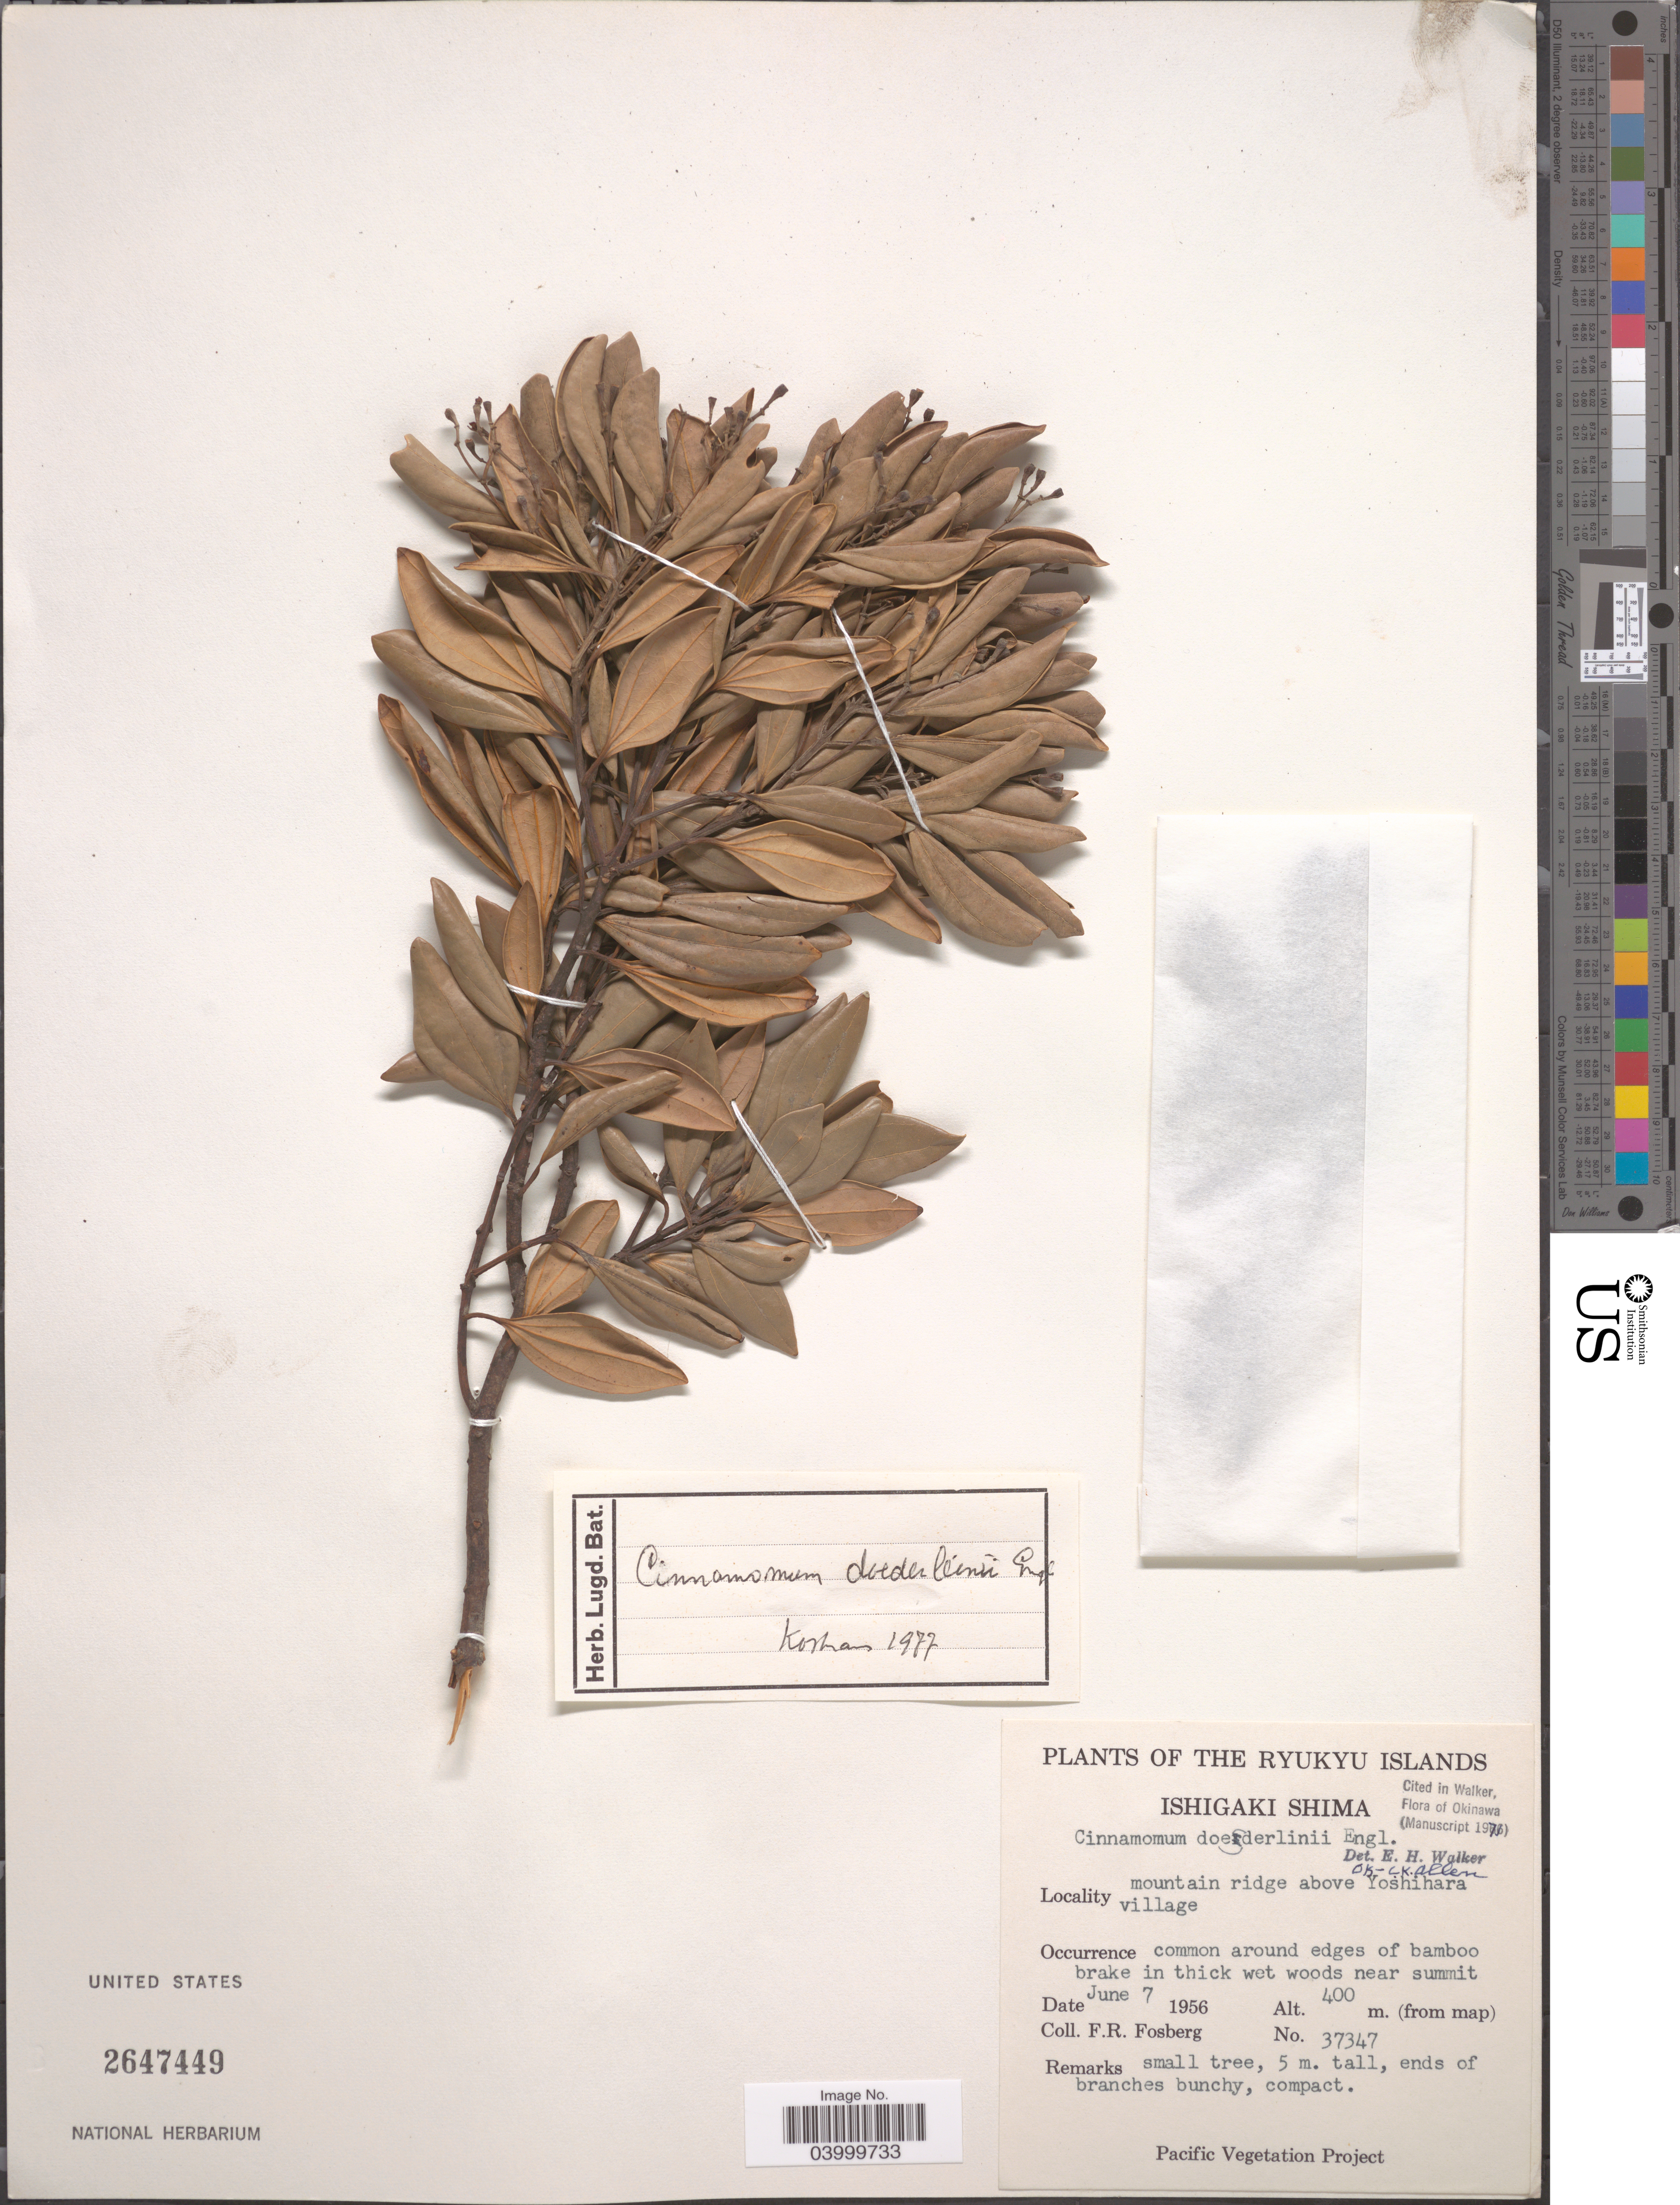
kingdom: Plantae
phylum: Tracheophyta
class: Magnoliopsida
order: Laurales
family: Lauraceae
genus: Cinnamomum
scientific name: Cinnamomum doederleinii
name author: Engl.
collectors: F. R. Fosberg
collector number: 37347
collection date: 1956-06-07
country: Japan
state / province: Okinawa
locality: The Ryukyu Islands. Ishigaki Shima. Mountain ridge above Yoshihara village.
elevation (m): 400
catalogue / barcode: US 2647449